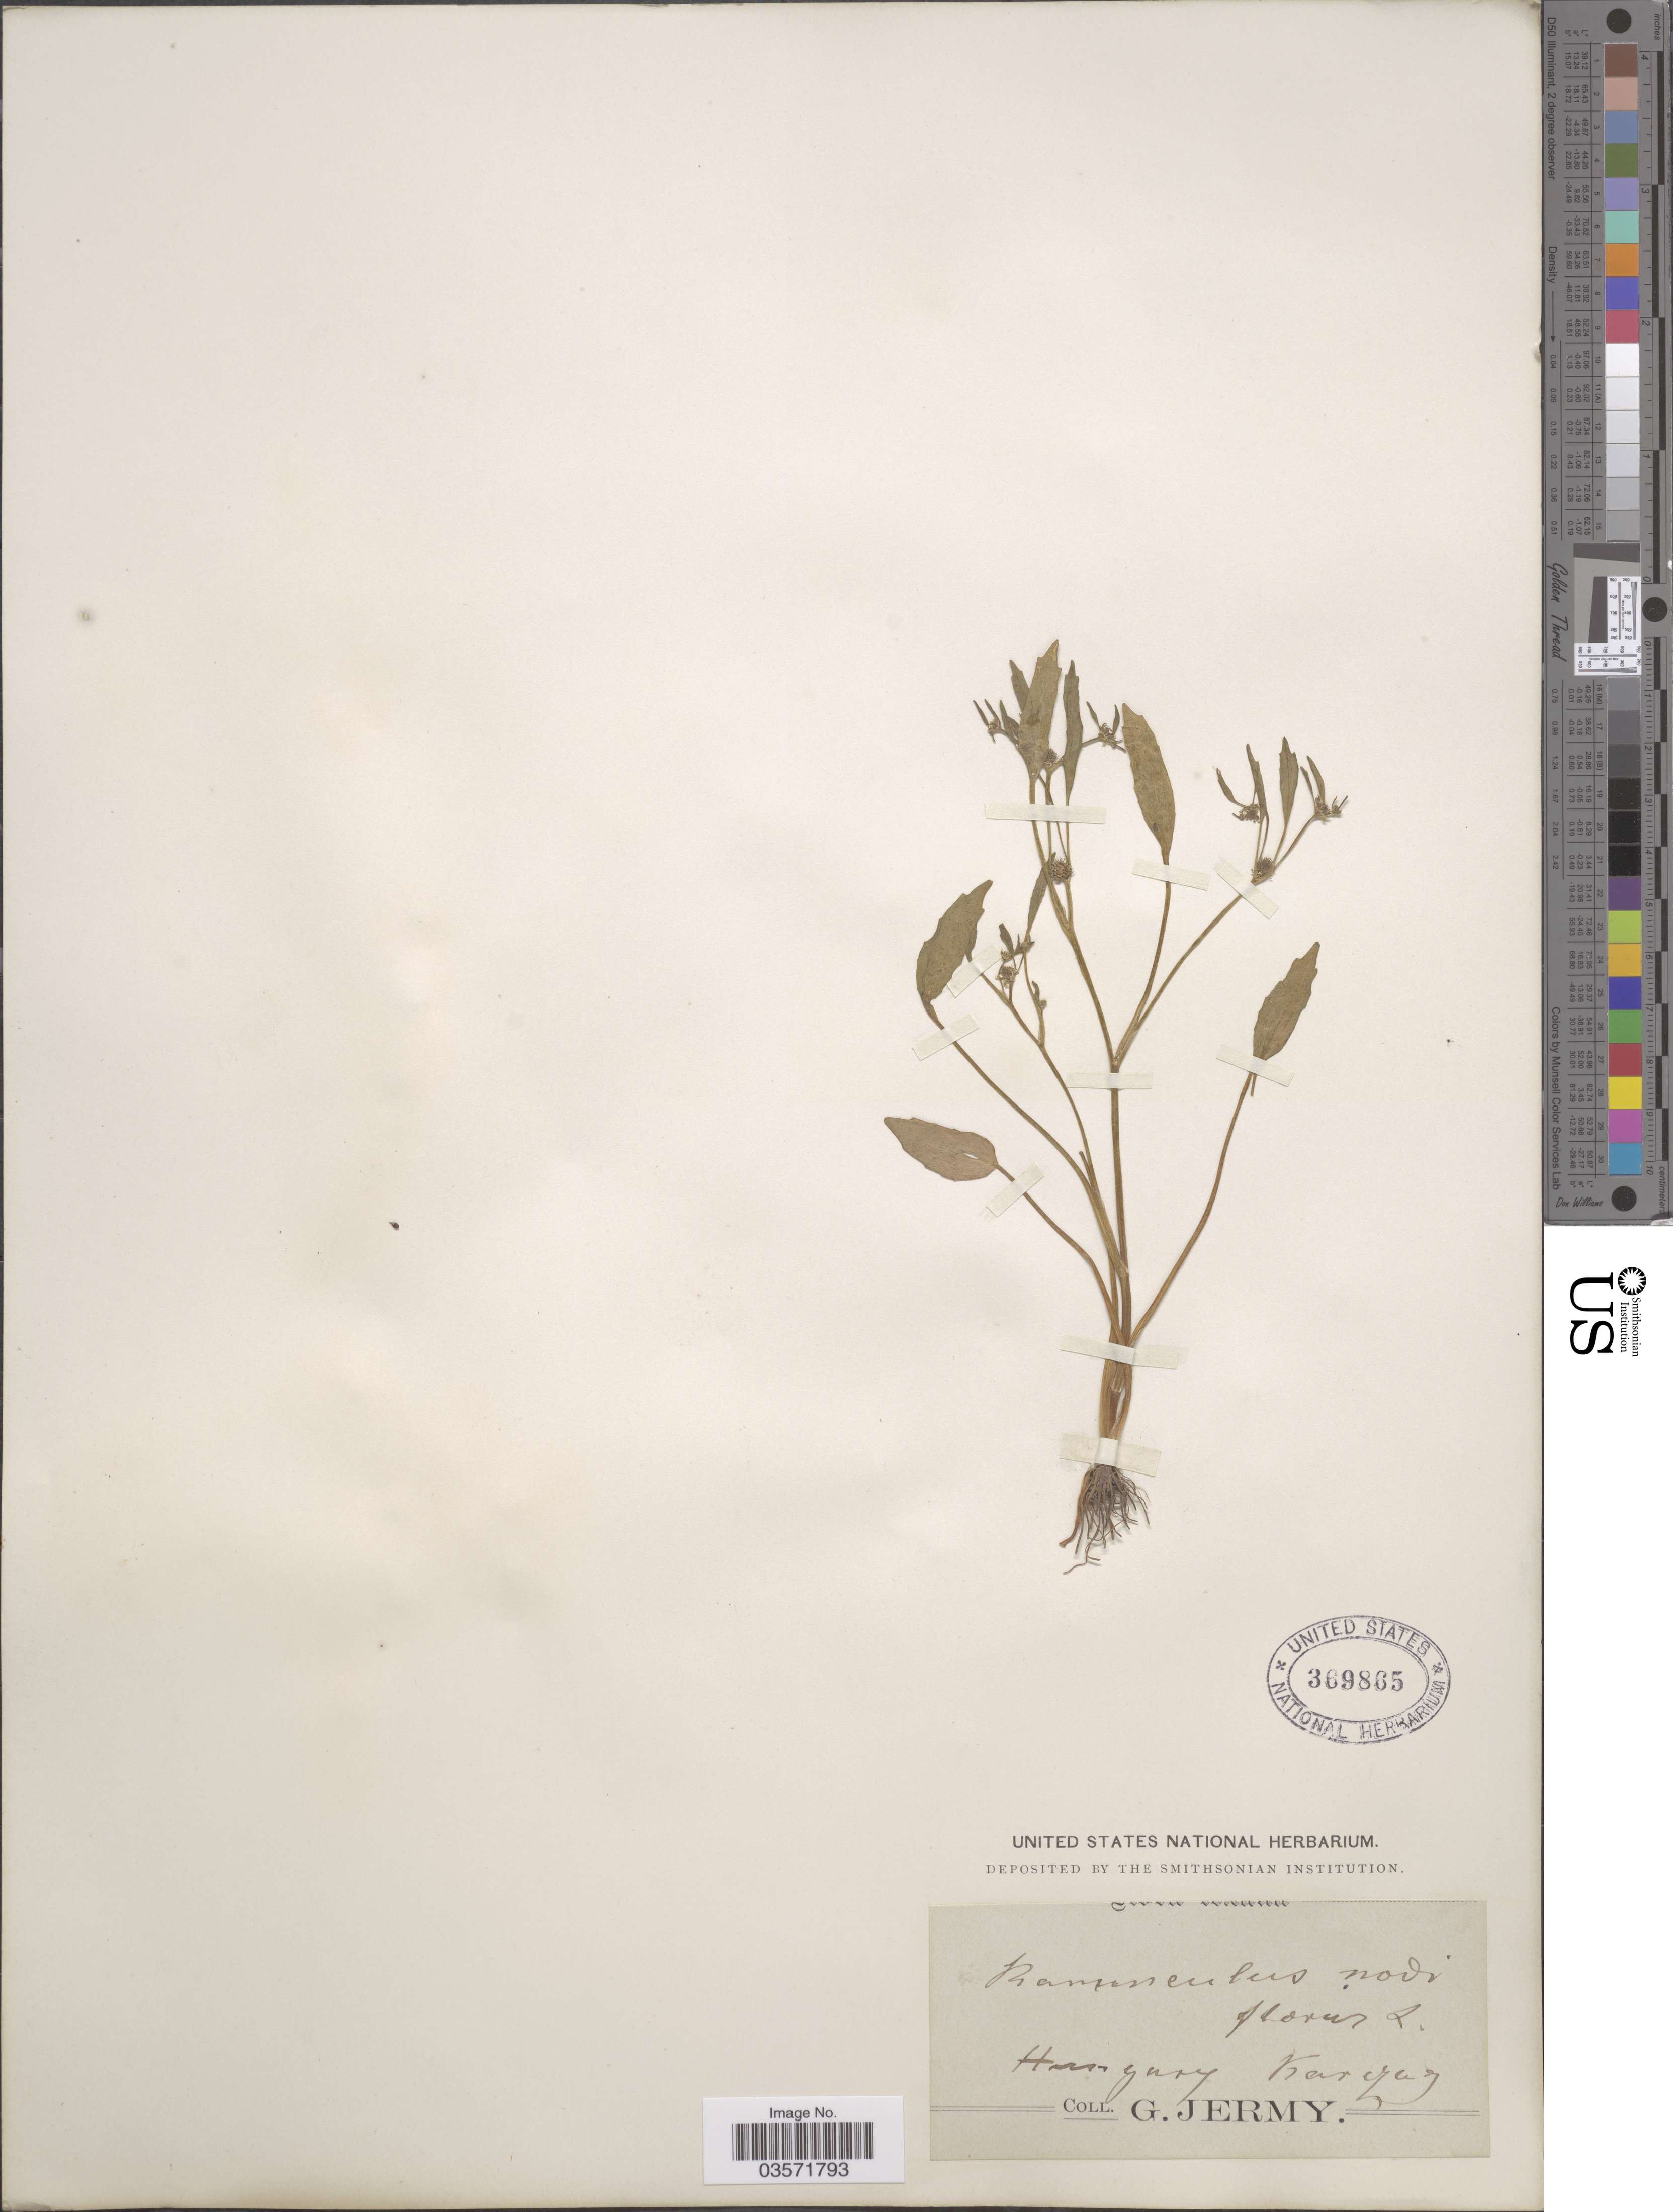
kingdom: Plantae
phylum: Tracheophyta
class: Magnoliopsida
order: Ranunculales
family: Ranunculaceae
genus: Ranunculus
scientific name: Ranunculus nodiflorus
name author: L.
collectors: G. Jermy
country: Hungary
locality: Karezay [interpreted].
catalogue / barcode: US 369865